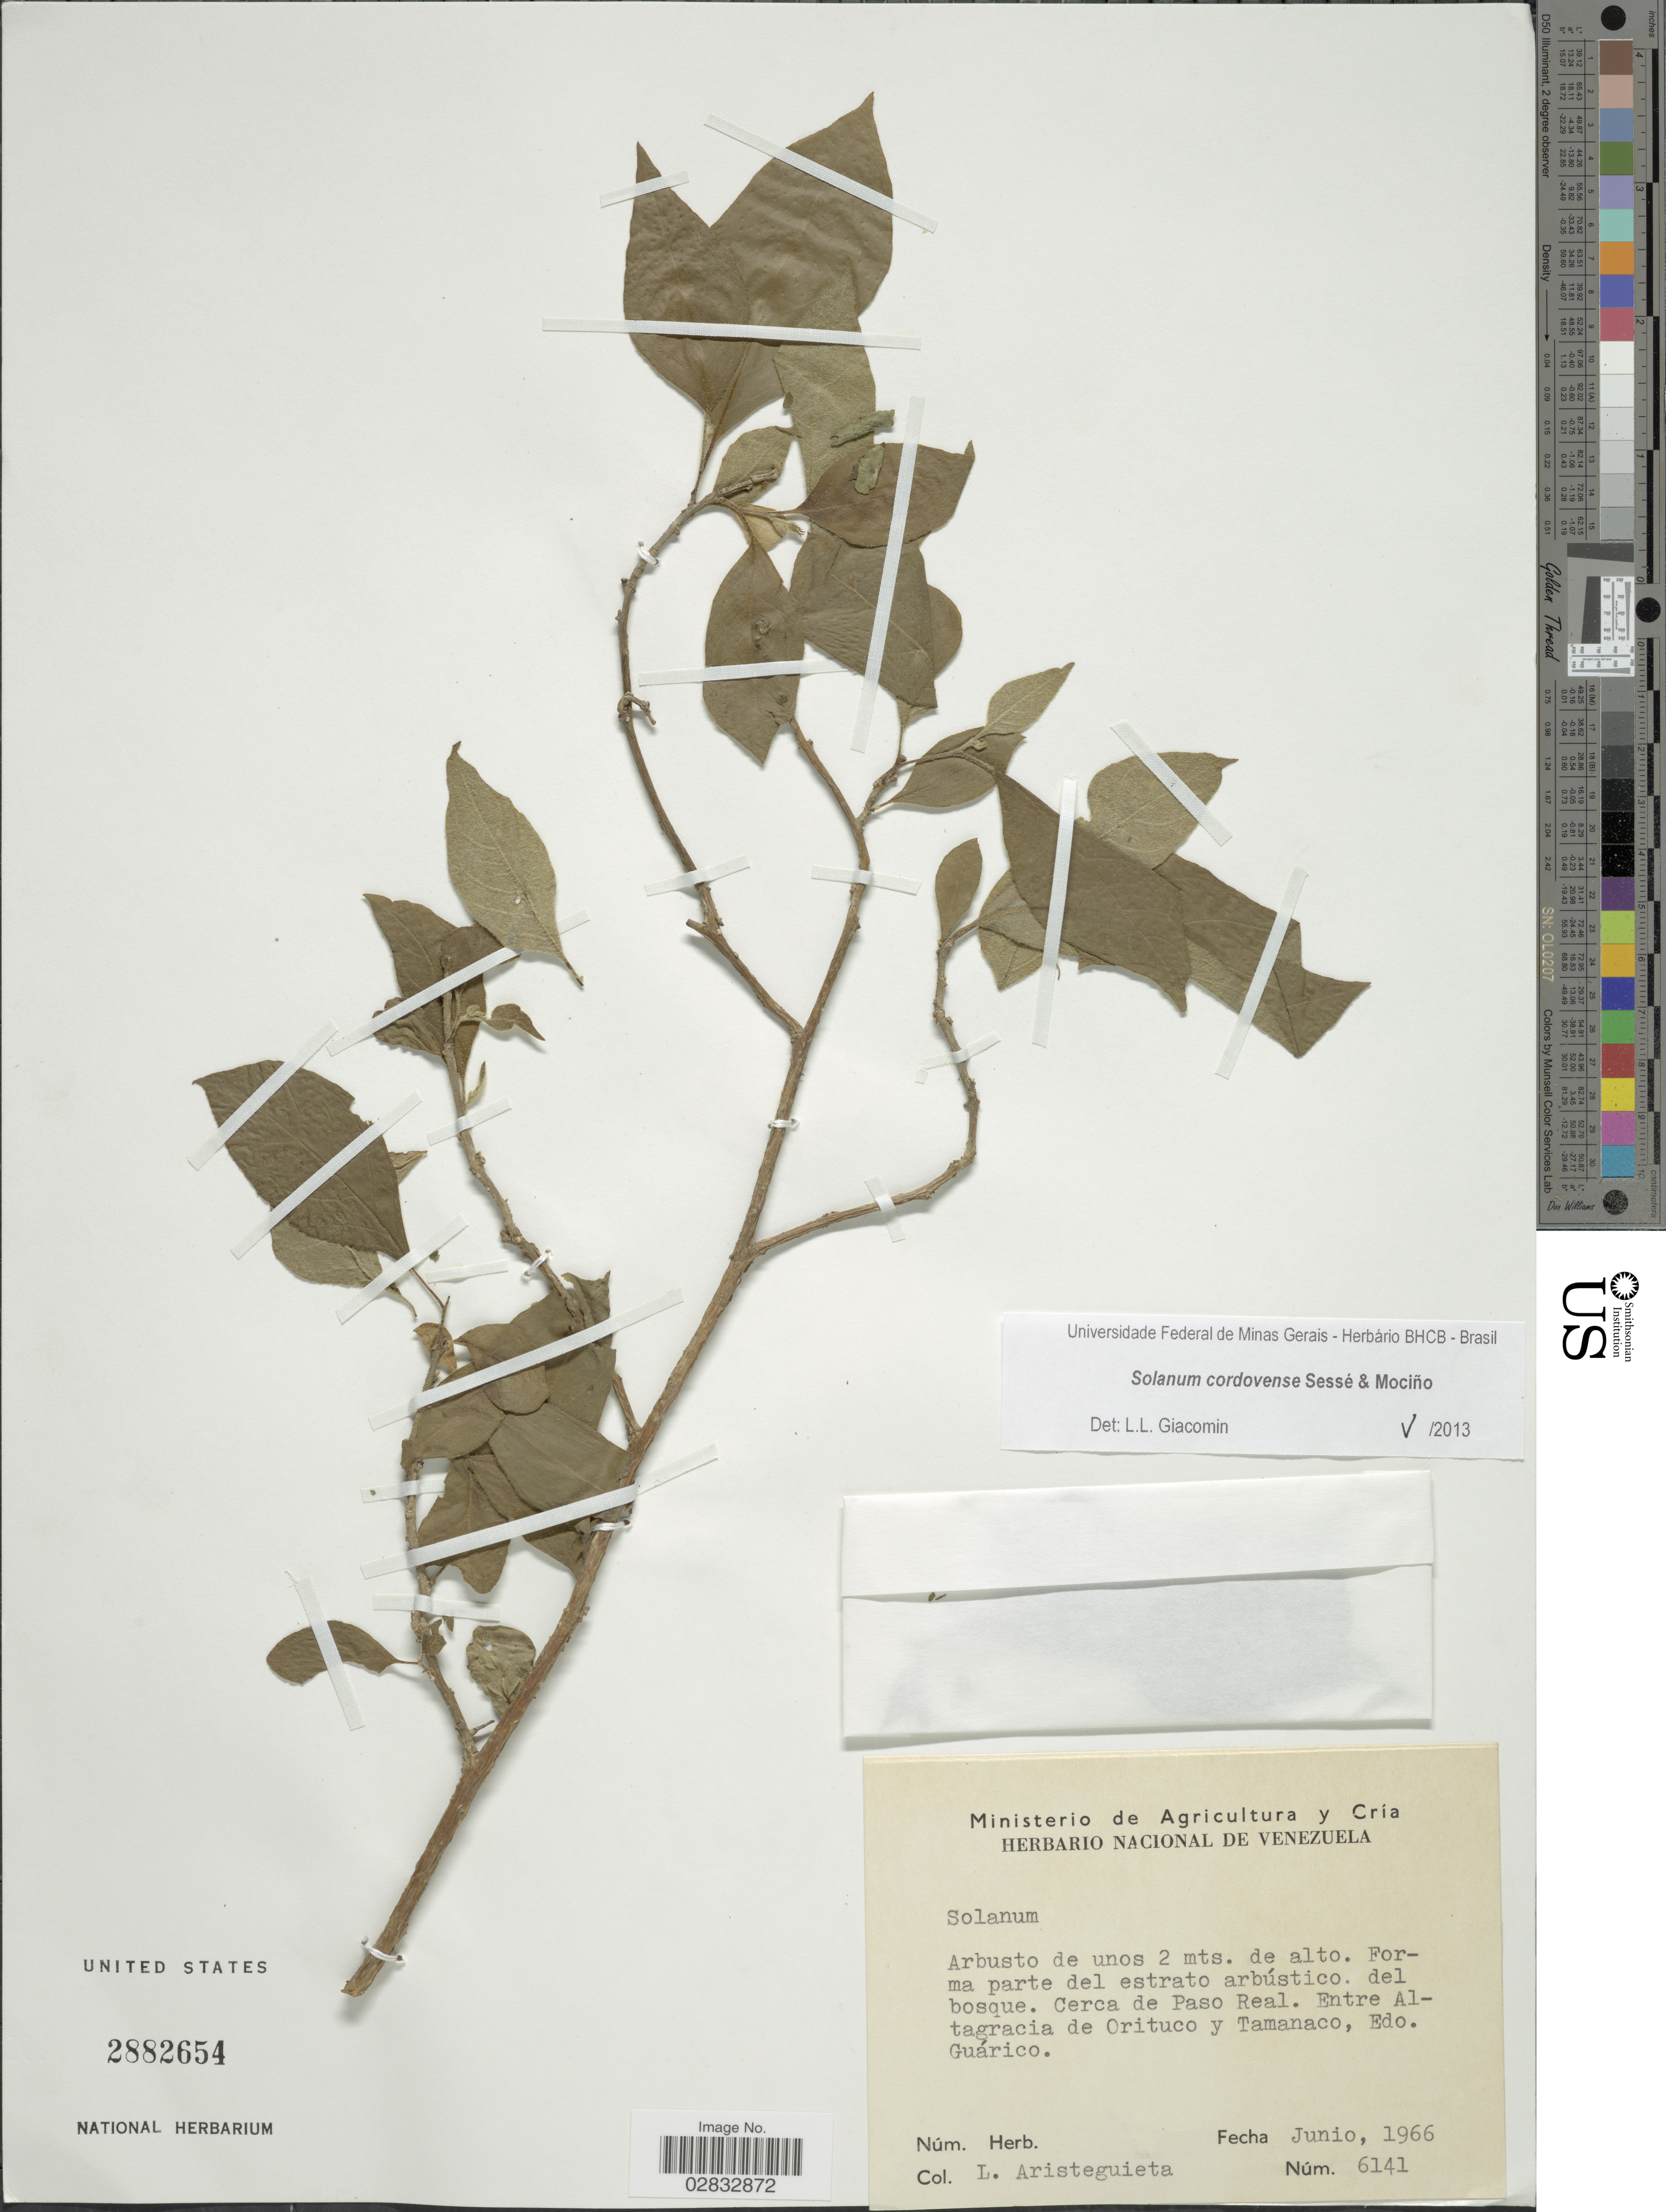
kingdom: Plantae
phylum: Tracheophyta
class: Magnoliopsida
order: Solanales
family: Solanaceae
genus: Solanum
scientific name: Solanum cordovense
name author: Sessé & Moc.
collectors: L. Aristeguieta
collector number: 6141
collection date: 1966-06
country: Venezuela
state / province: Guárico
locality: Cerca de Paso Real. Entre Altagracia de Orituco y Tamanaco.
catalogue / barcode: US 2882654